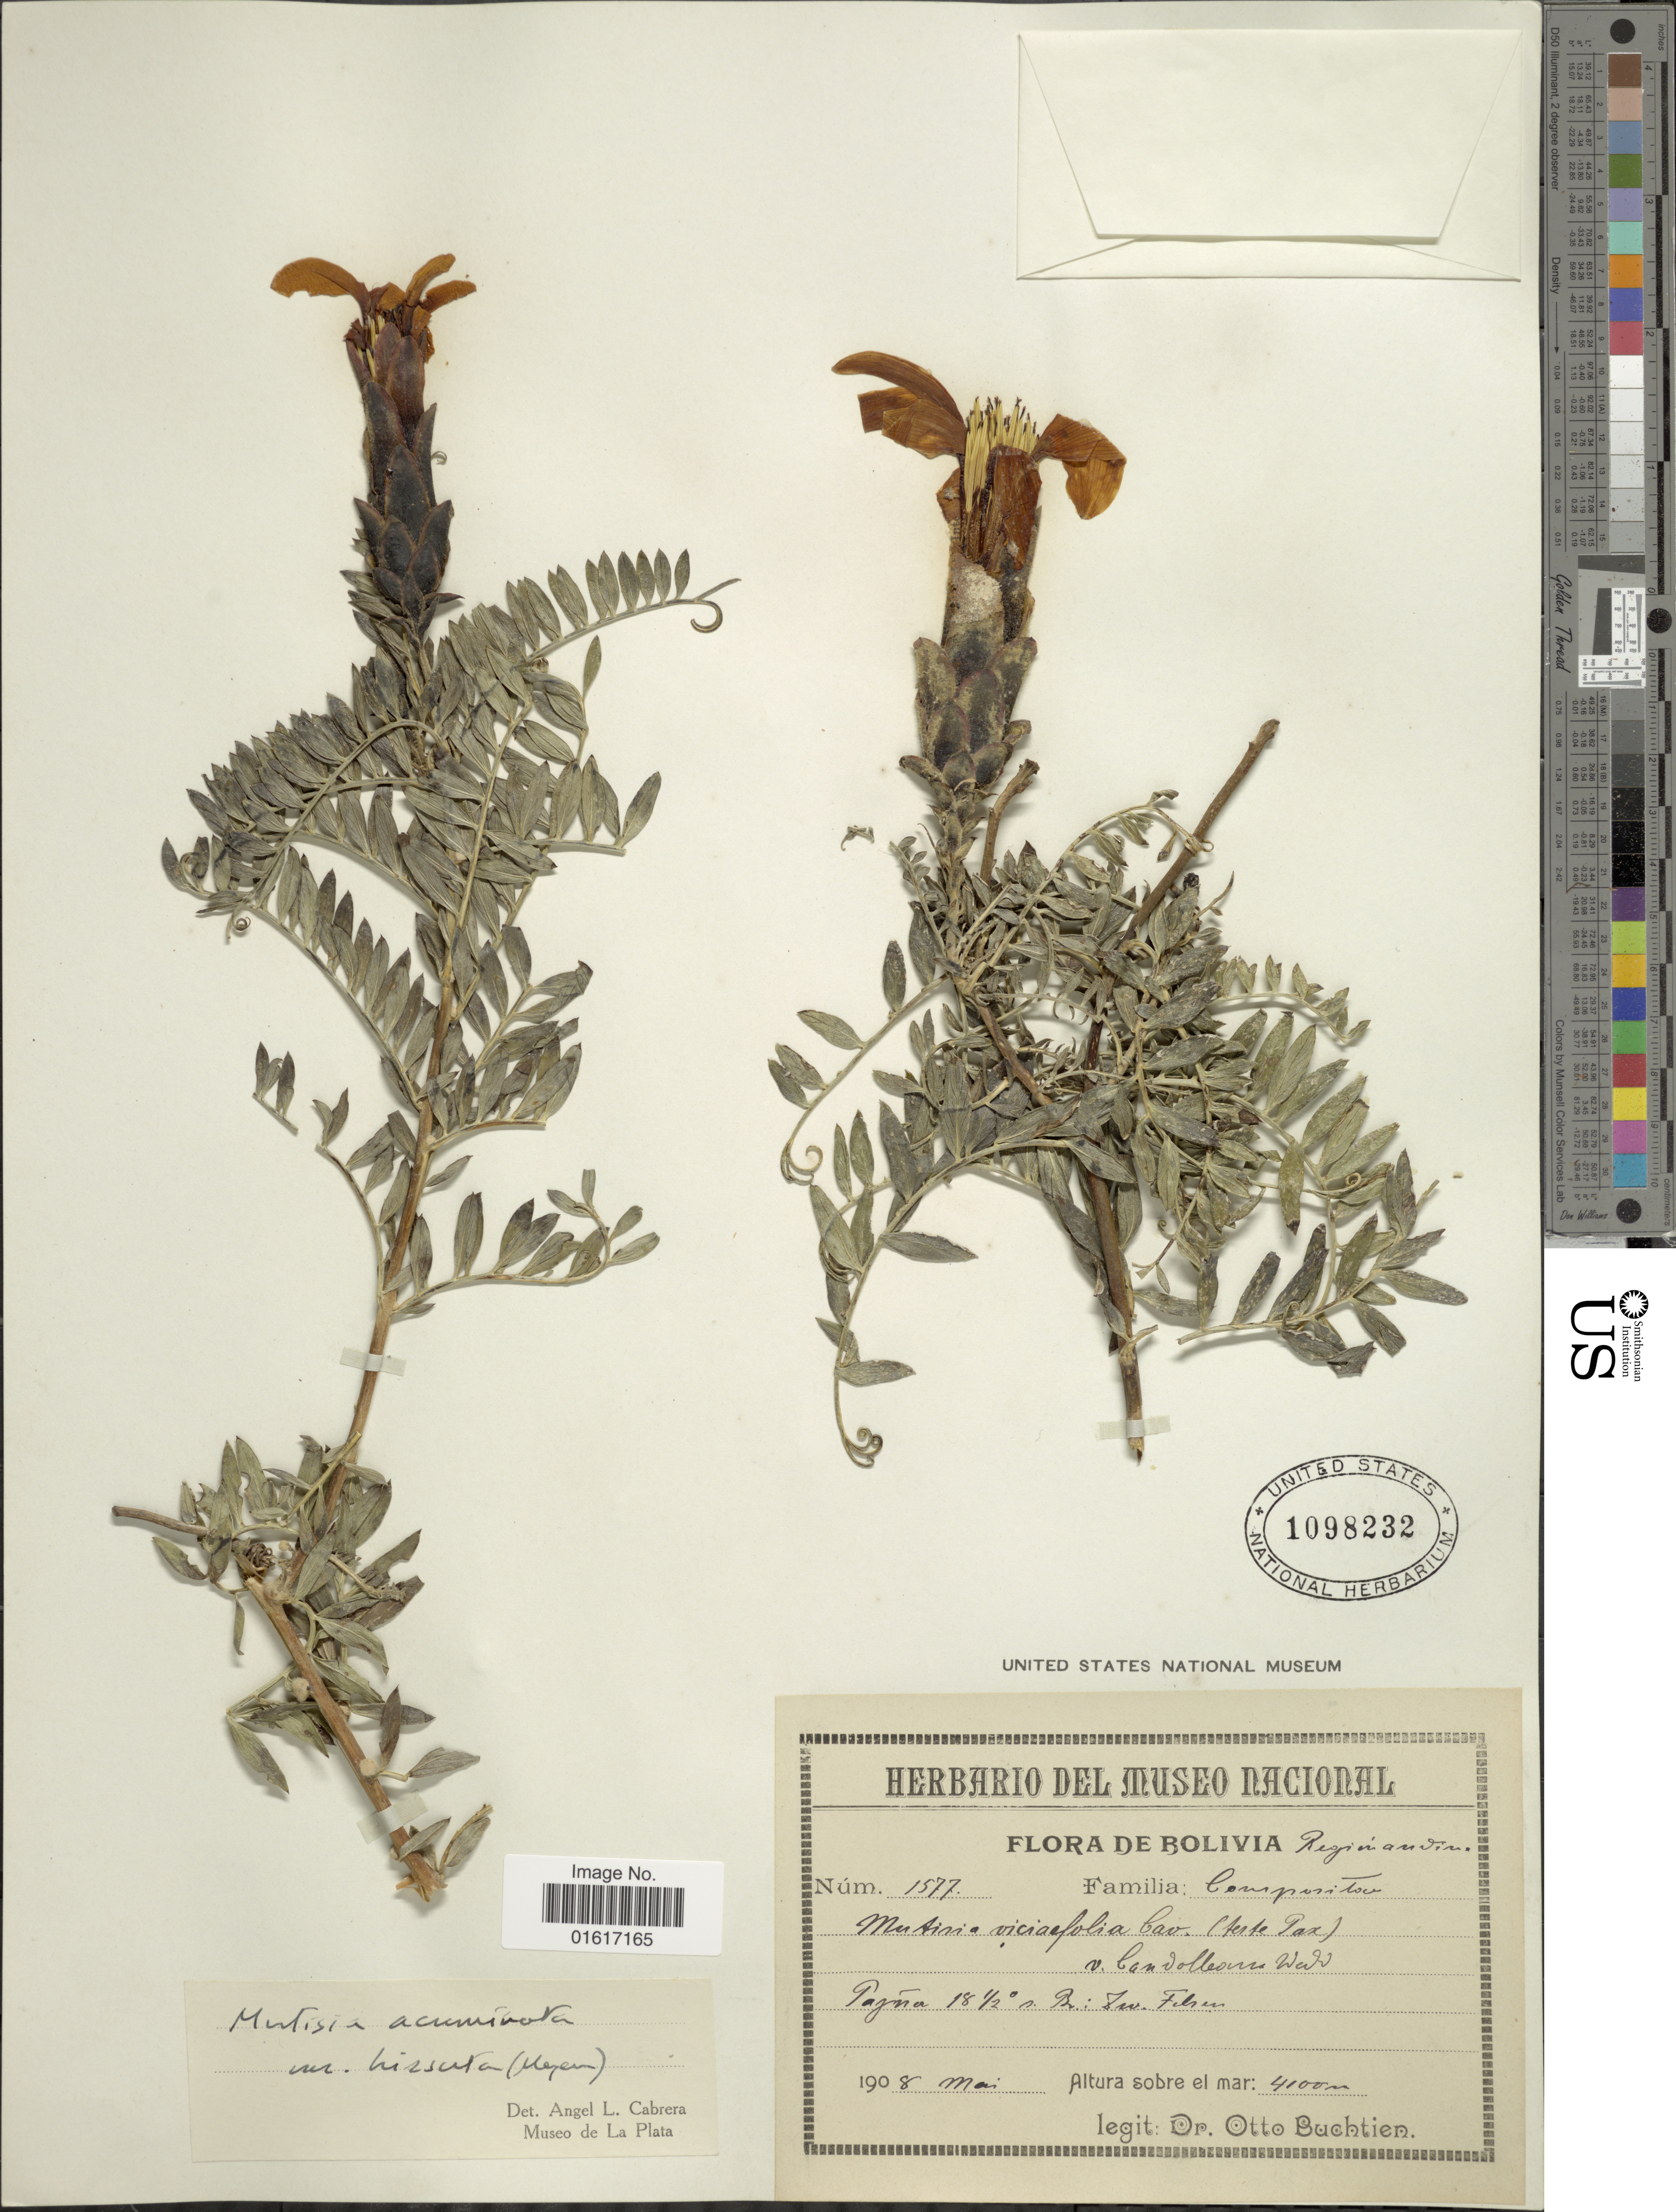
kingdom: Plantae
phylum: Tracheophyta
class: Magnoliopsida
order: Asterales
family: Asteraceae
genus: Mutisia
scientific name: Mutisia acuminata var. hirsuta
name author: (Meyen) Cabrera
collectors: O. Buchtien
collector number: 1577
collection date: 1908-05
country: Bolivia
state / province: Oruro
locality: Region anvina. Pazña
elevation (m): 4100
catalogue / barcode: US 1098232